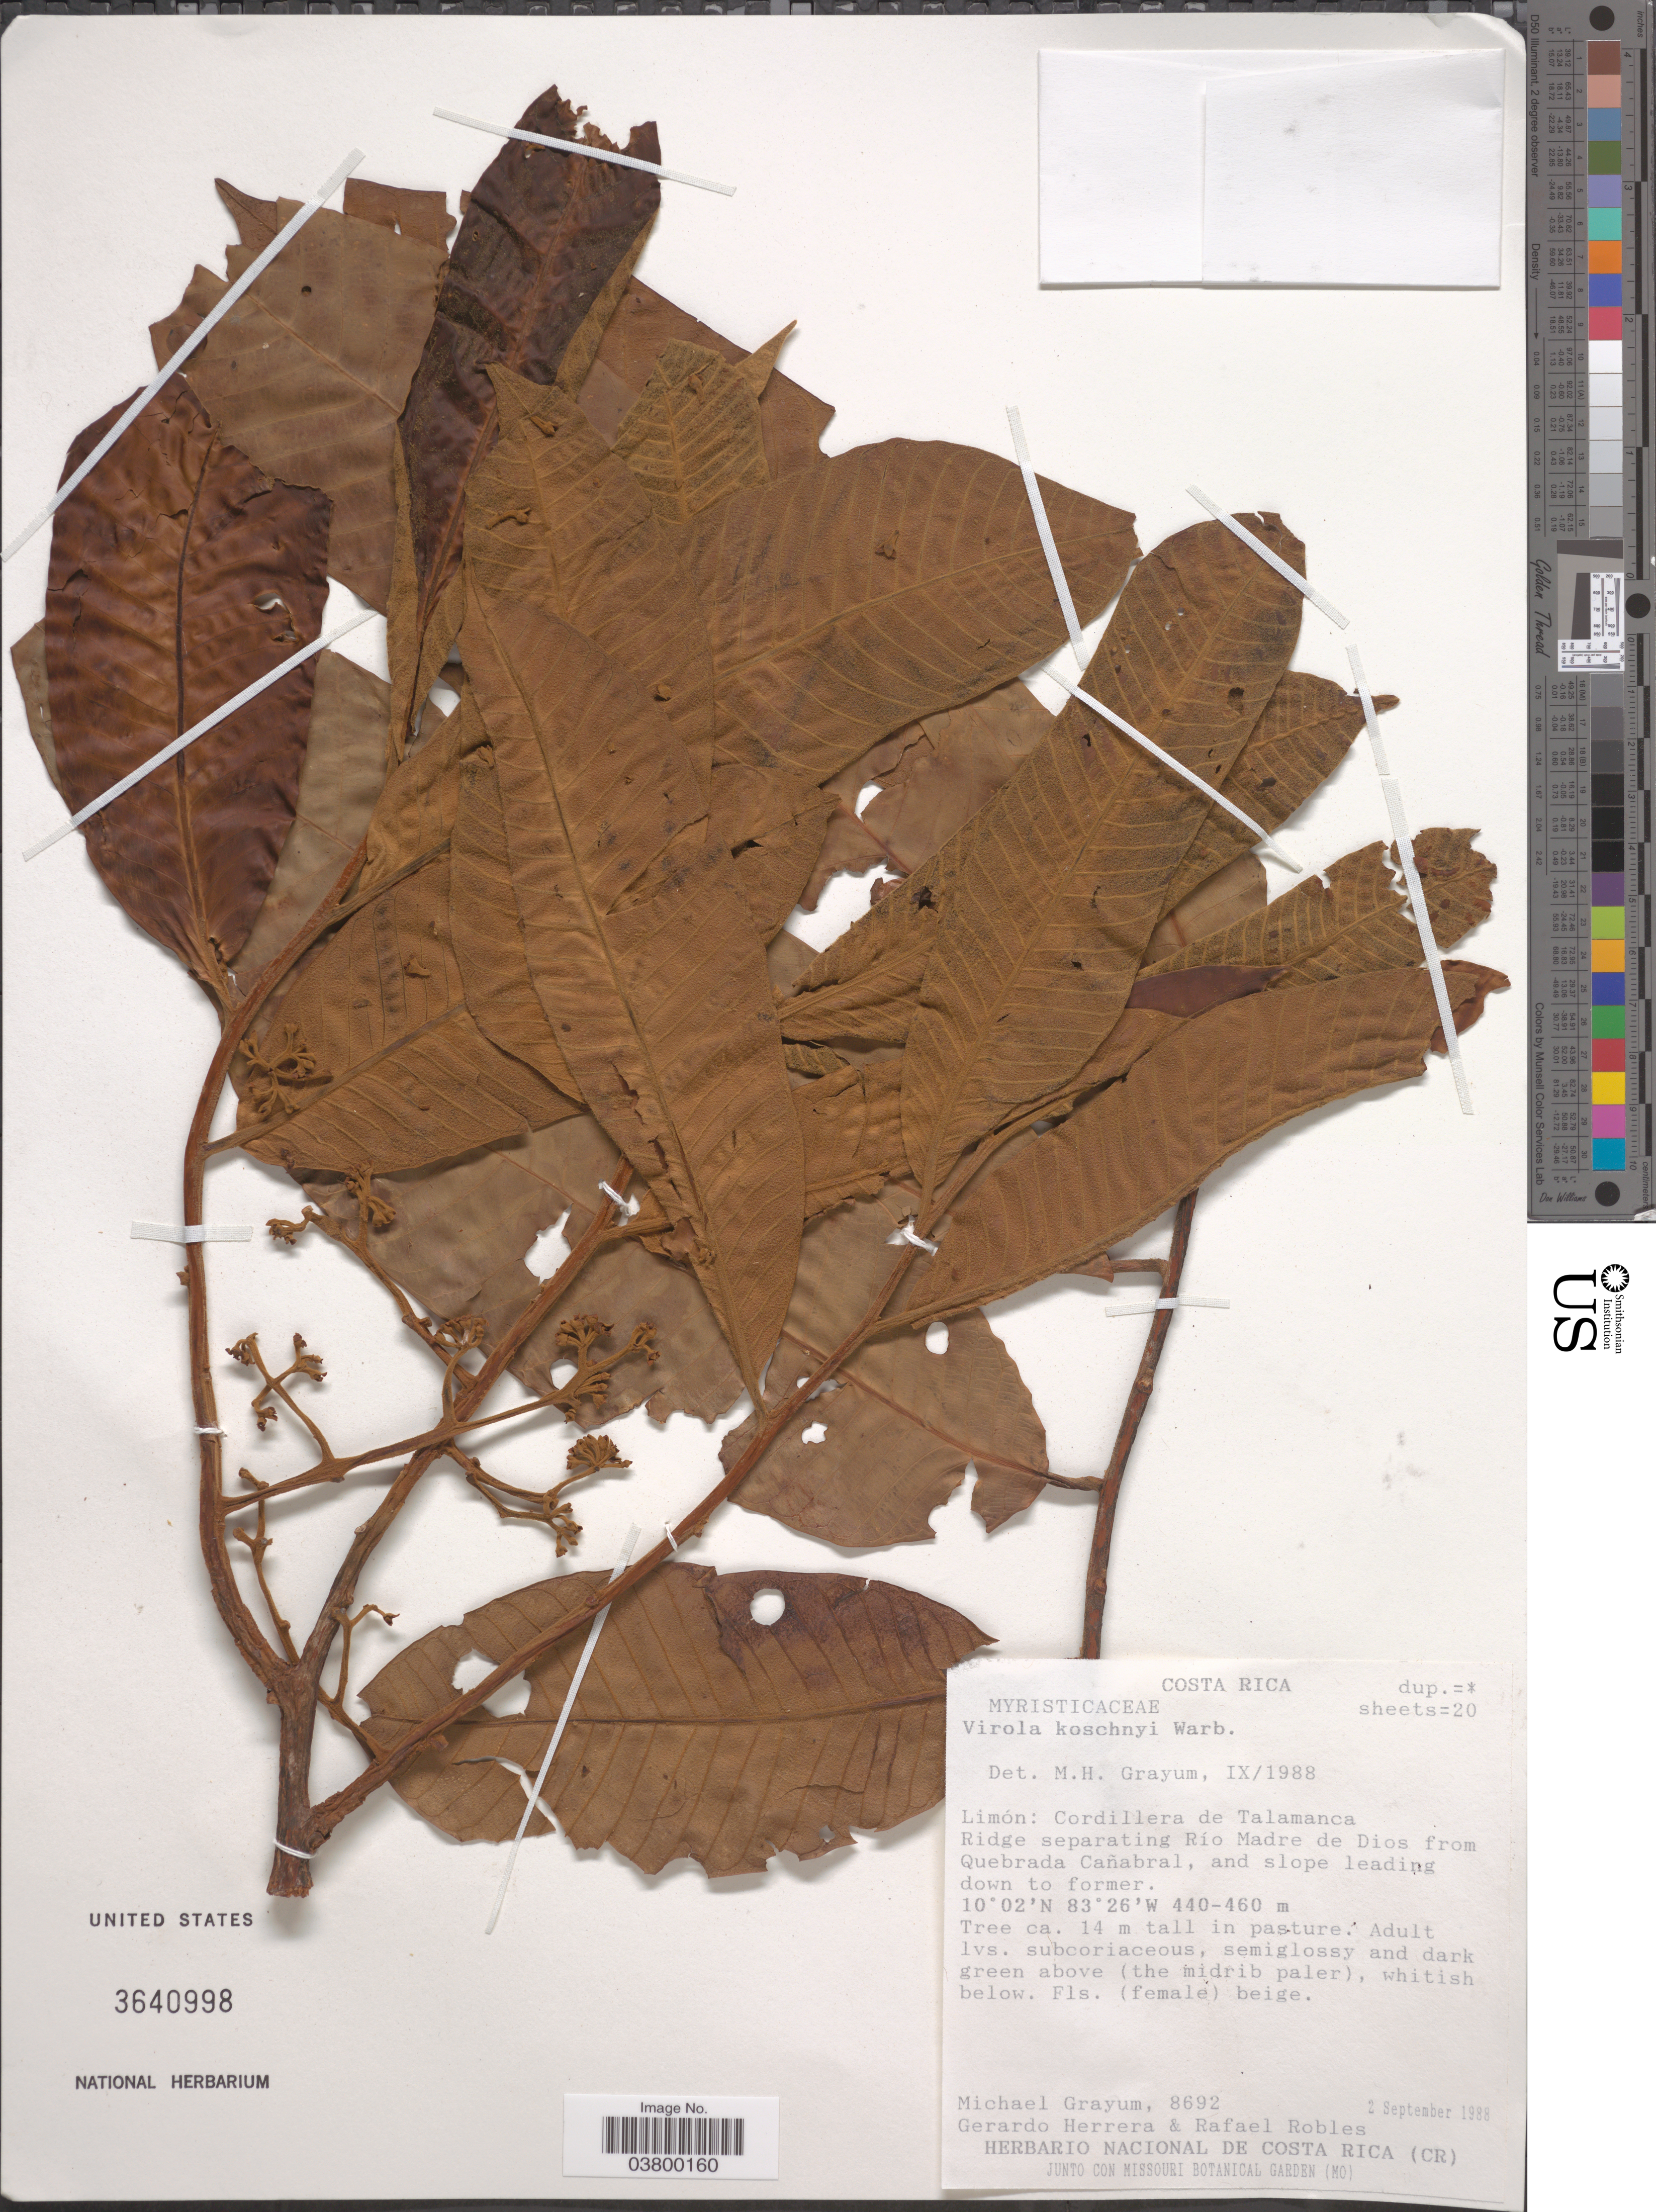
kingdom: Plantae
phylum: Tracheophyta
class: Magnoliopsida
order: Magnoliales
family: Myristicaceae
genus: Virola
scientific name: Virola koschnyi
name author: Warb.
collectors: M. H. Grayum, G. Herrera & R. Robles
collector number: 8692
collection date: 1988-09-02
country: Costa Rica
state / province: Limón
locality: Cordillera de Talamanca. Ridge separating Río Madre de Dios from Quebrada Cañabral, and slope leading down to former.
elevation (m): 440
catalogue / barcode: US 3640998